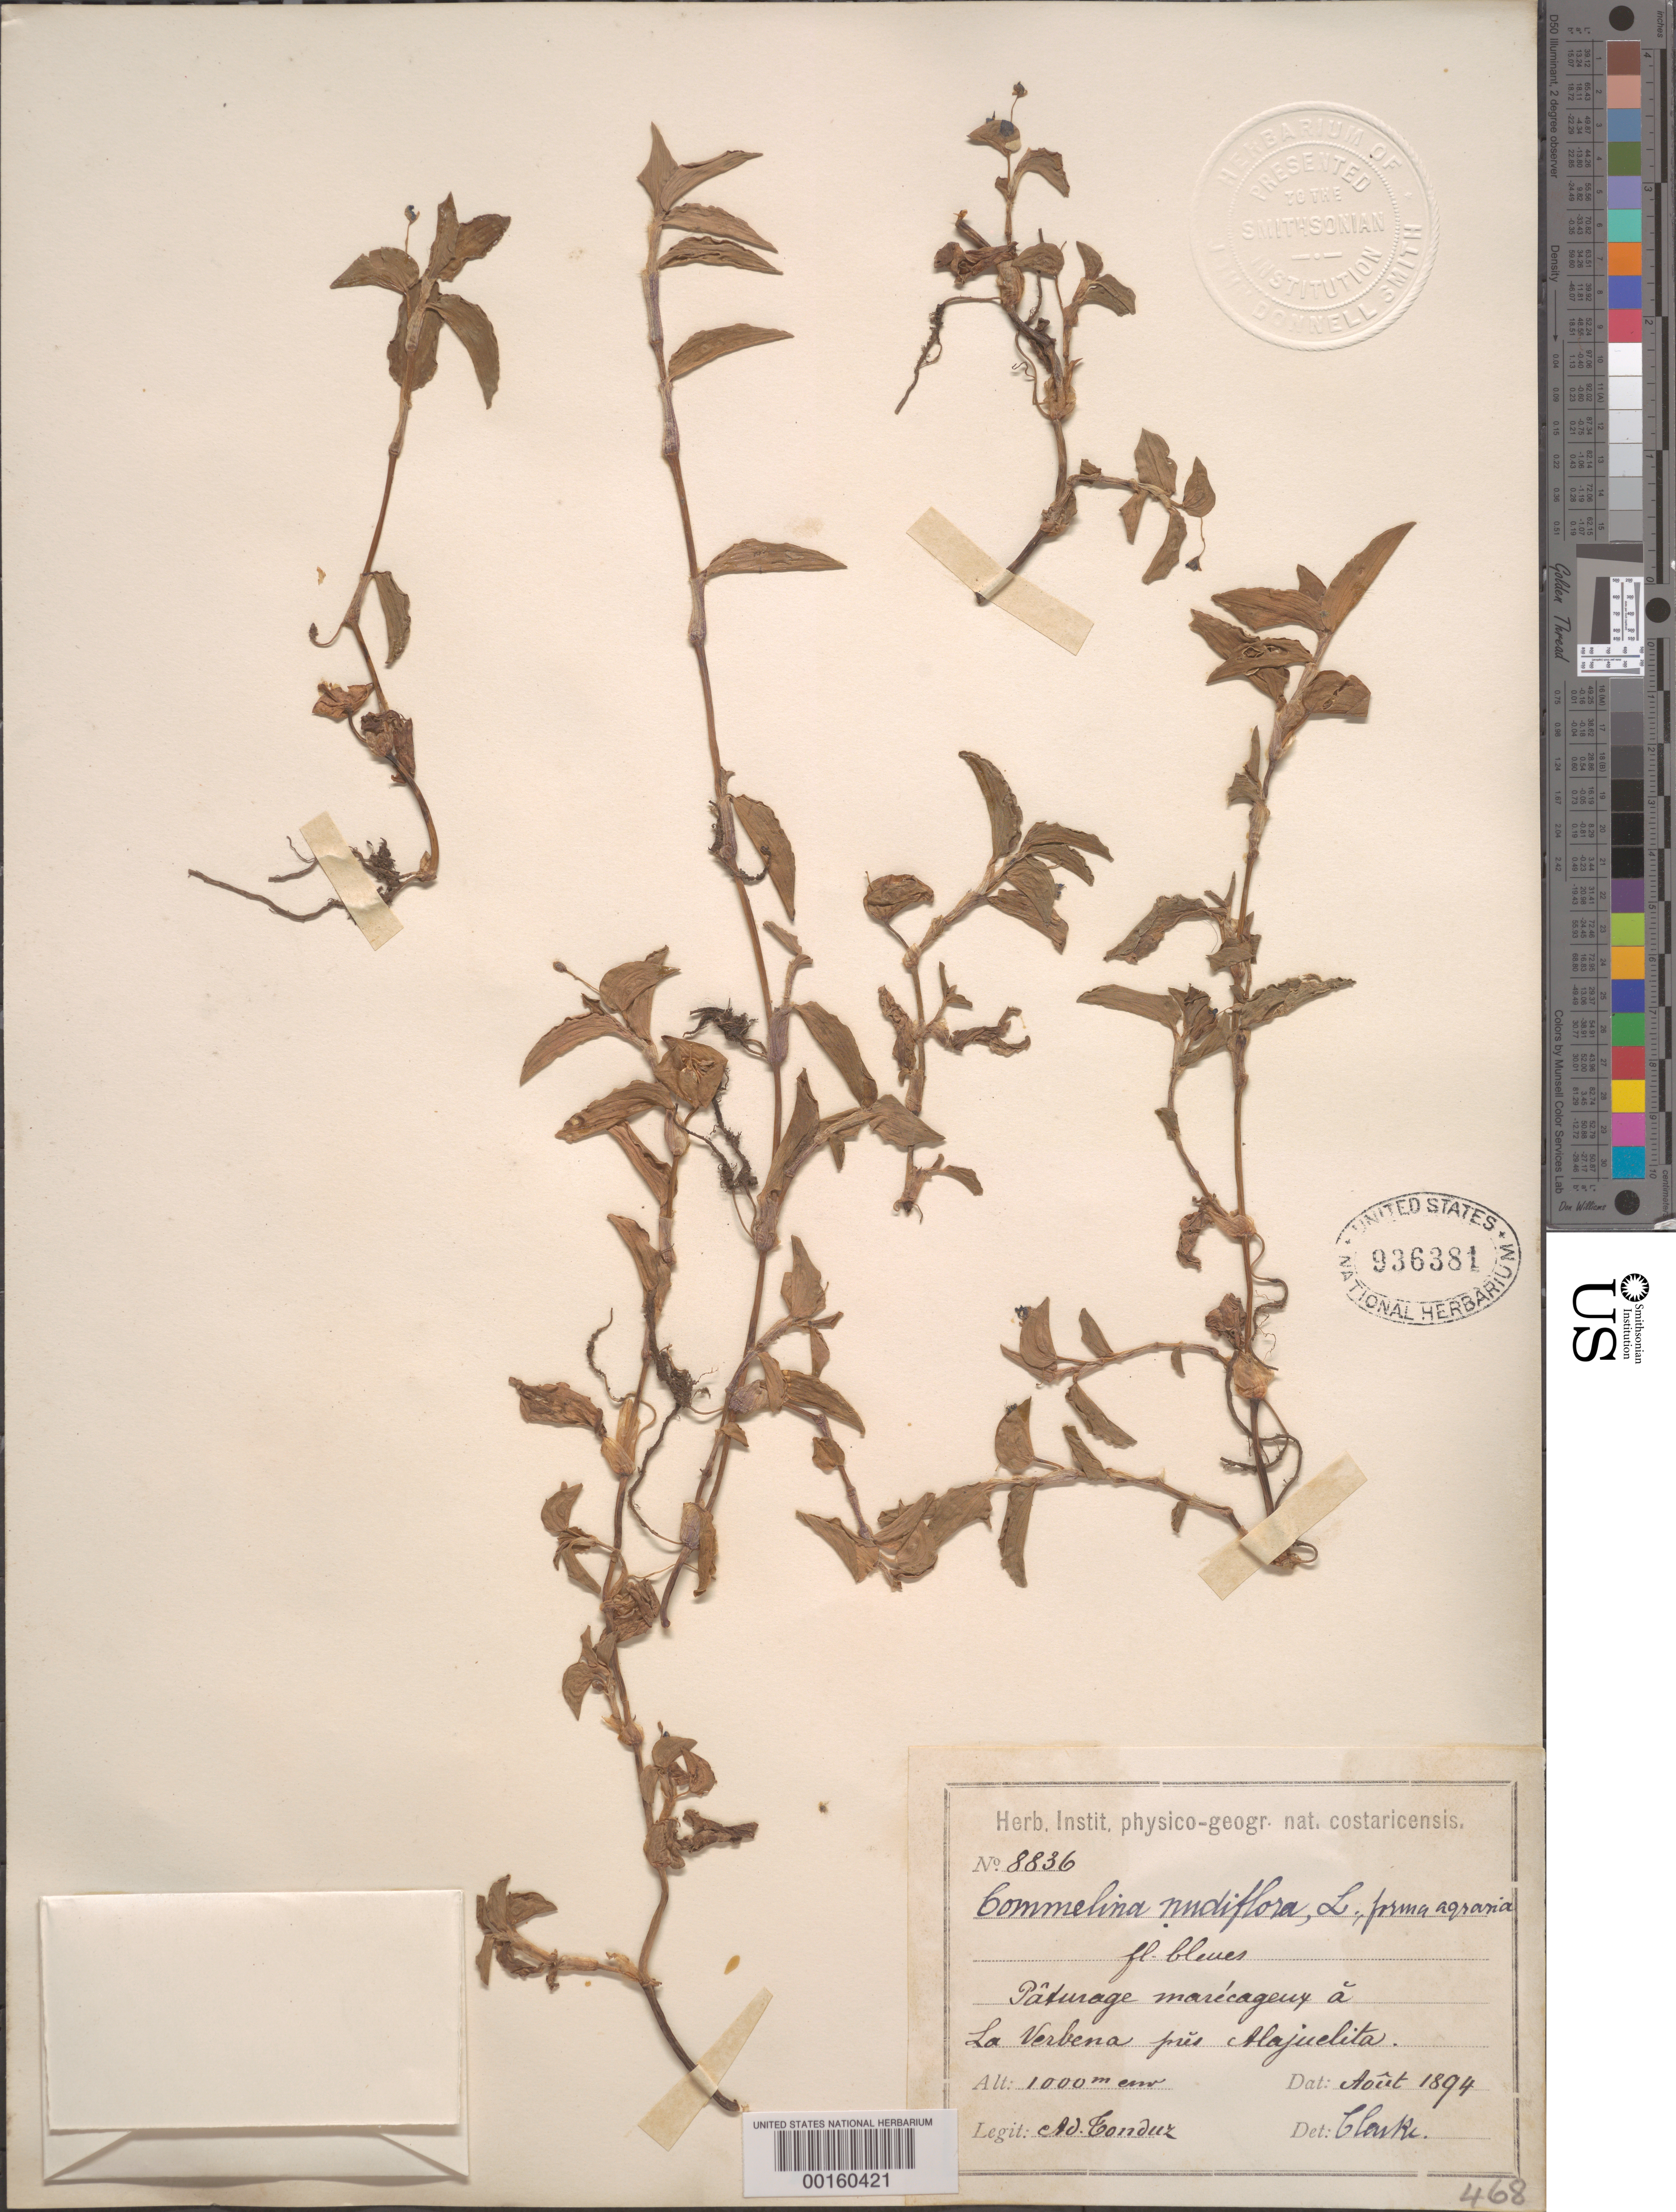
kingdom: Plantae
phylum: Tracheophyta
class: Liliopsida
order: Commelinales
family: Commelinaceae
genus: Commelina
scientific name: Commelina diffusa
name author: Burm. f.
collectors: A. Tonduz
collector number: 8836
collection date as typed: Aug 1894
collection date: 1894-08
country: Costa Rica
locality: La verrrrbbena; near alajuelita (central america)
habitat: Pasture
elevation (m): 1000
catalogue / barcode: US 936381